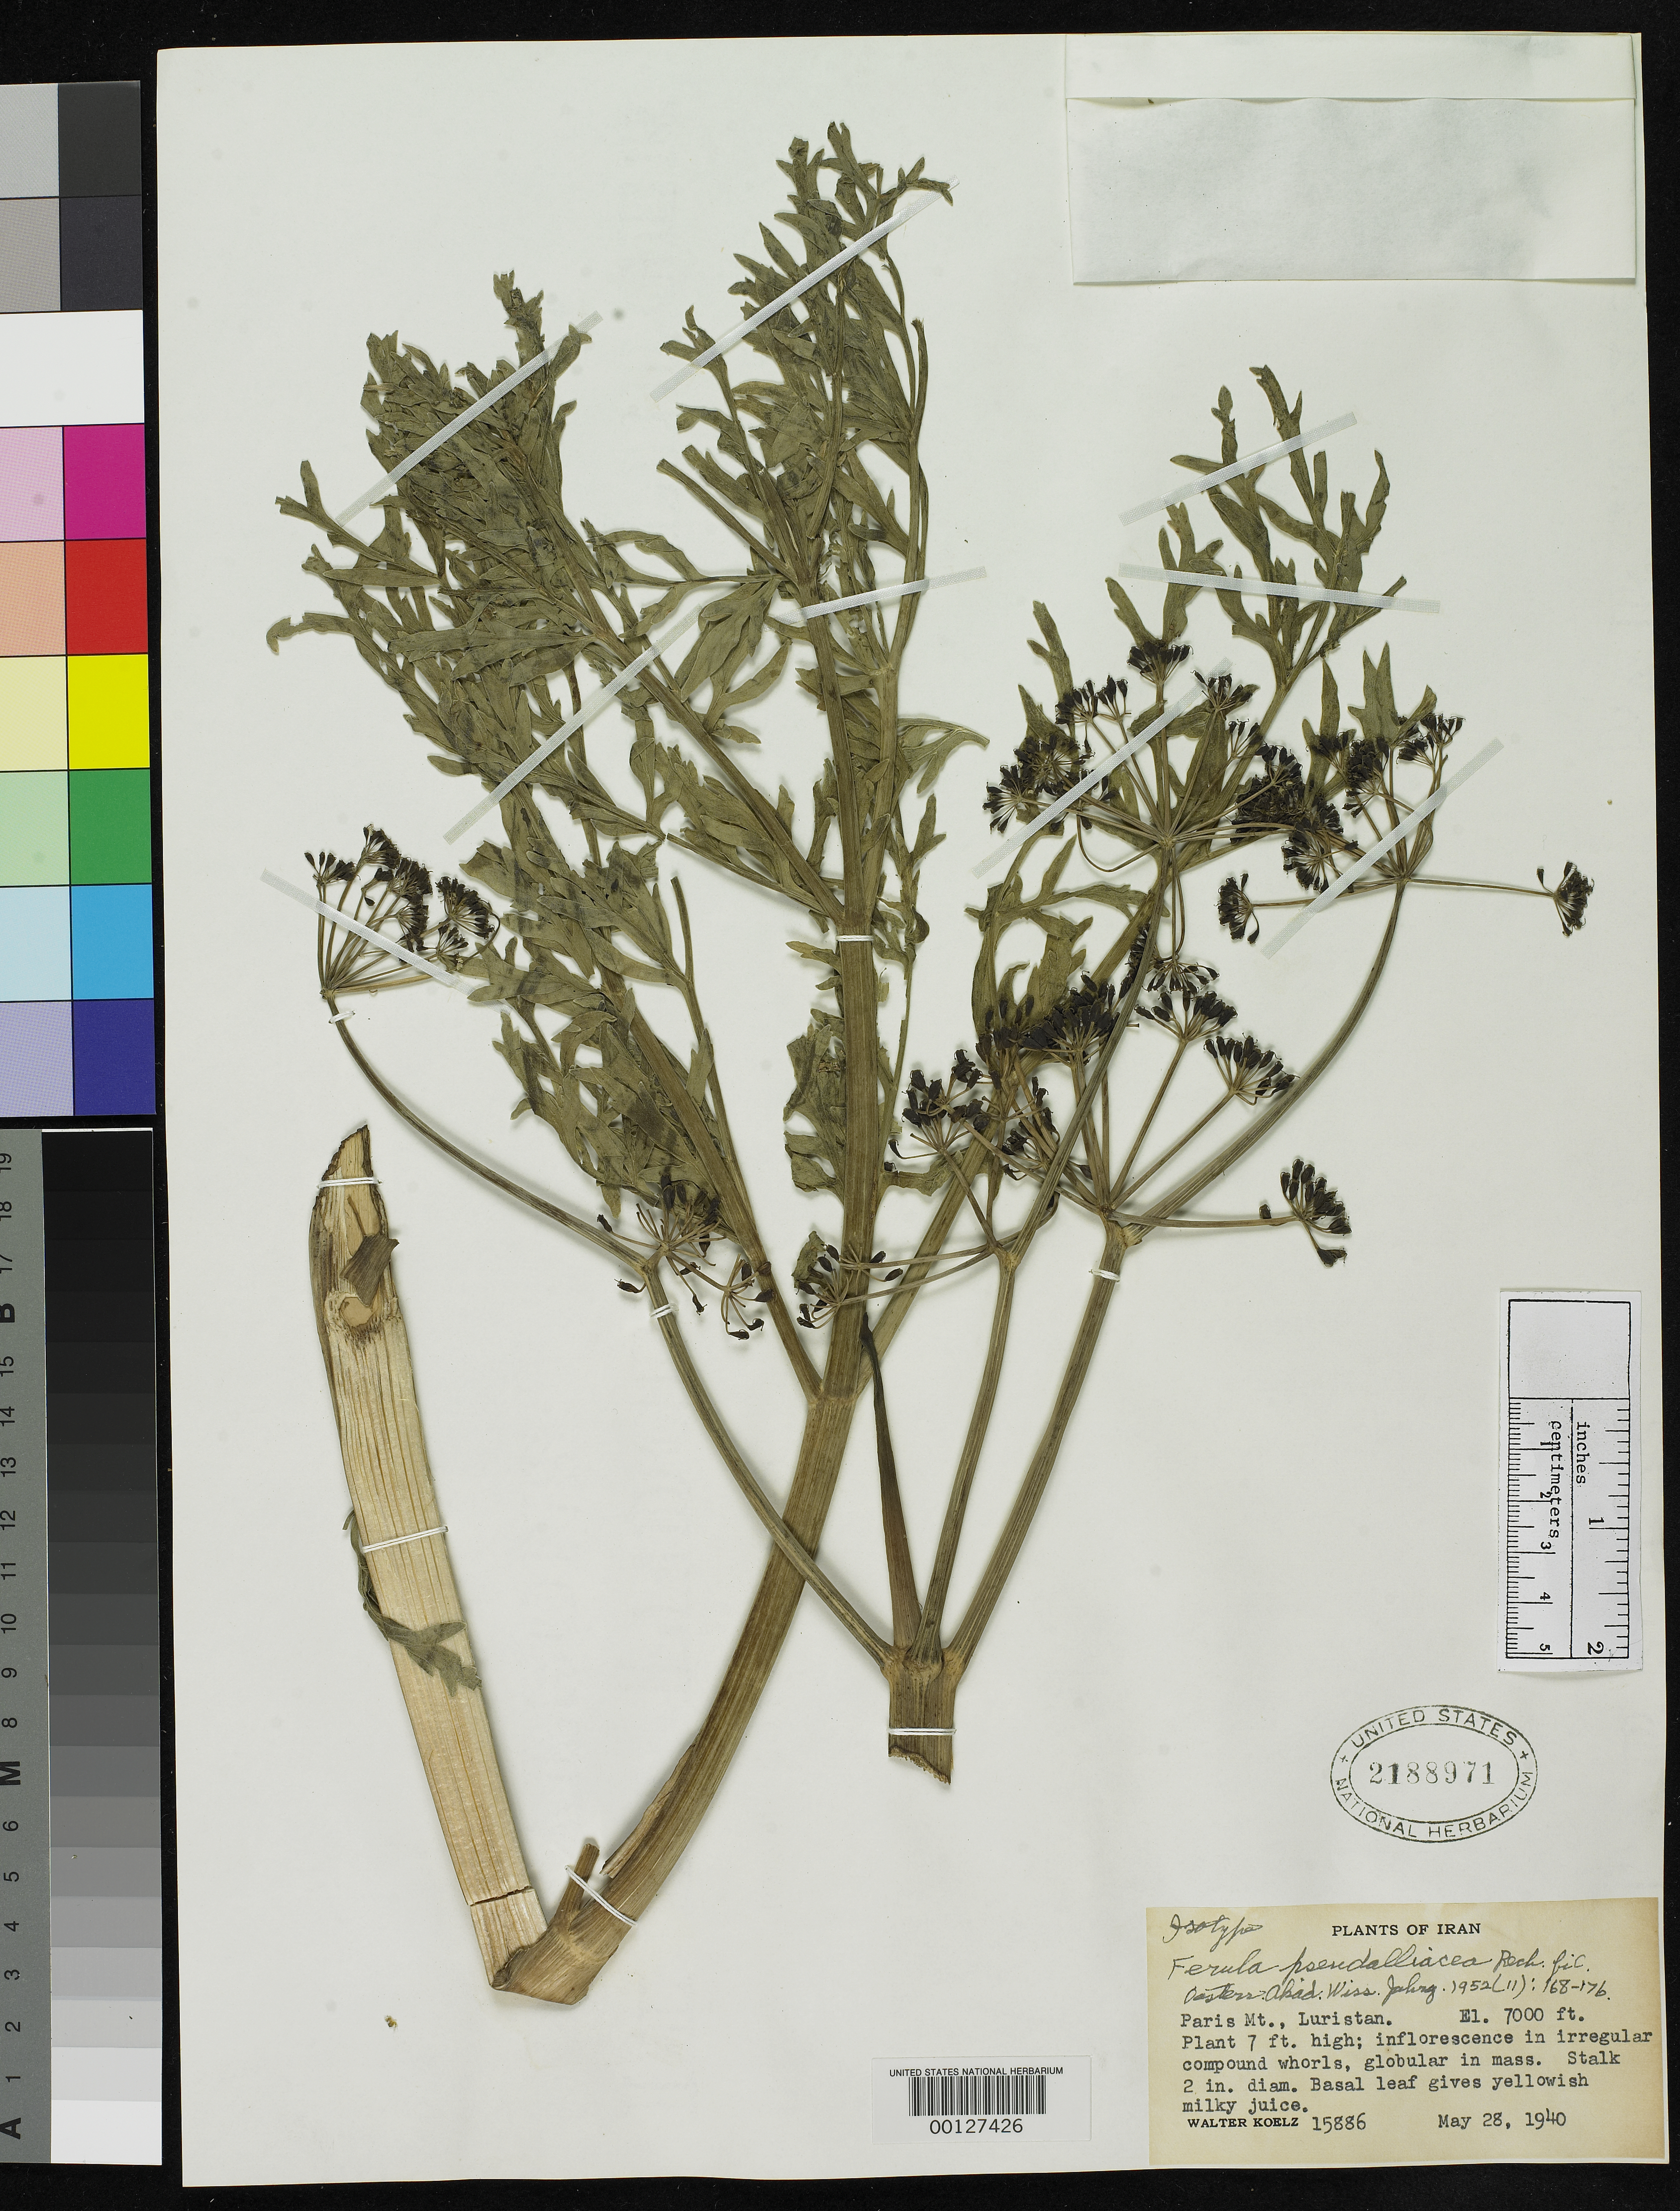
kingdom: Plantae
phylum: Tracheophyta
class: Magnoliopsida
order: Apiales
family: Apiaceae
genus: Ferula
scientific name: Ferula pseudallacea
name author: Rech. f.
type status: Isotype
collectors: W. N. Koelz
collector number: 15886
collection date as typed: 28 May 1940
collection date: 1940-05-28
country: Iran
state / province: Lorestan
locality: Paris Mt.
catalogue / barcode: US 2188971